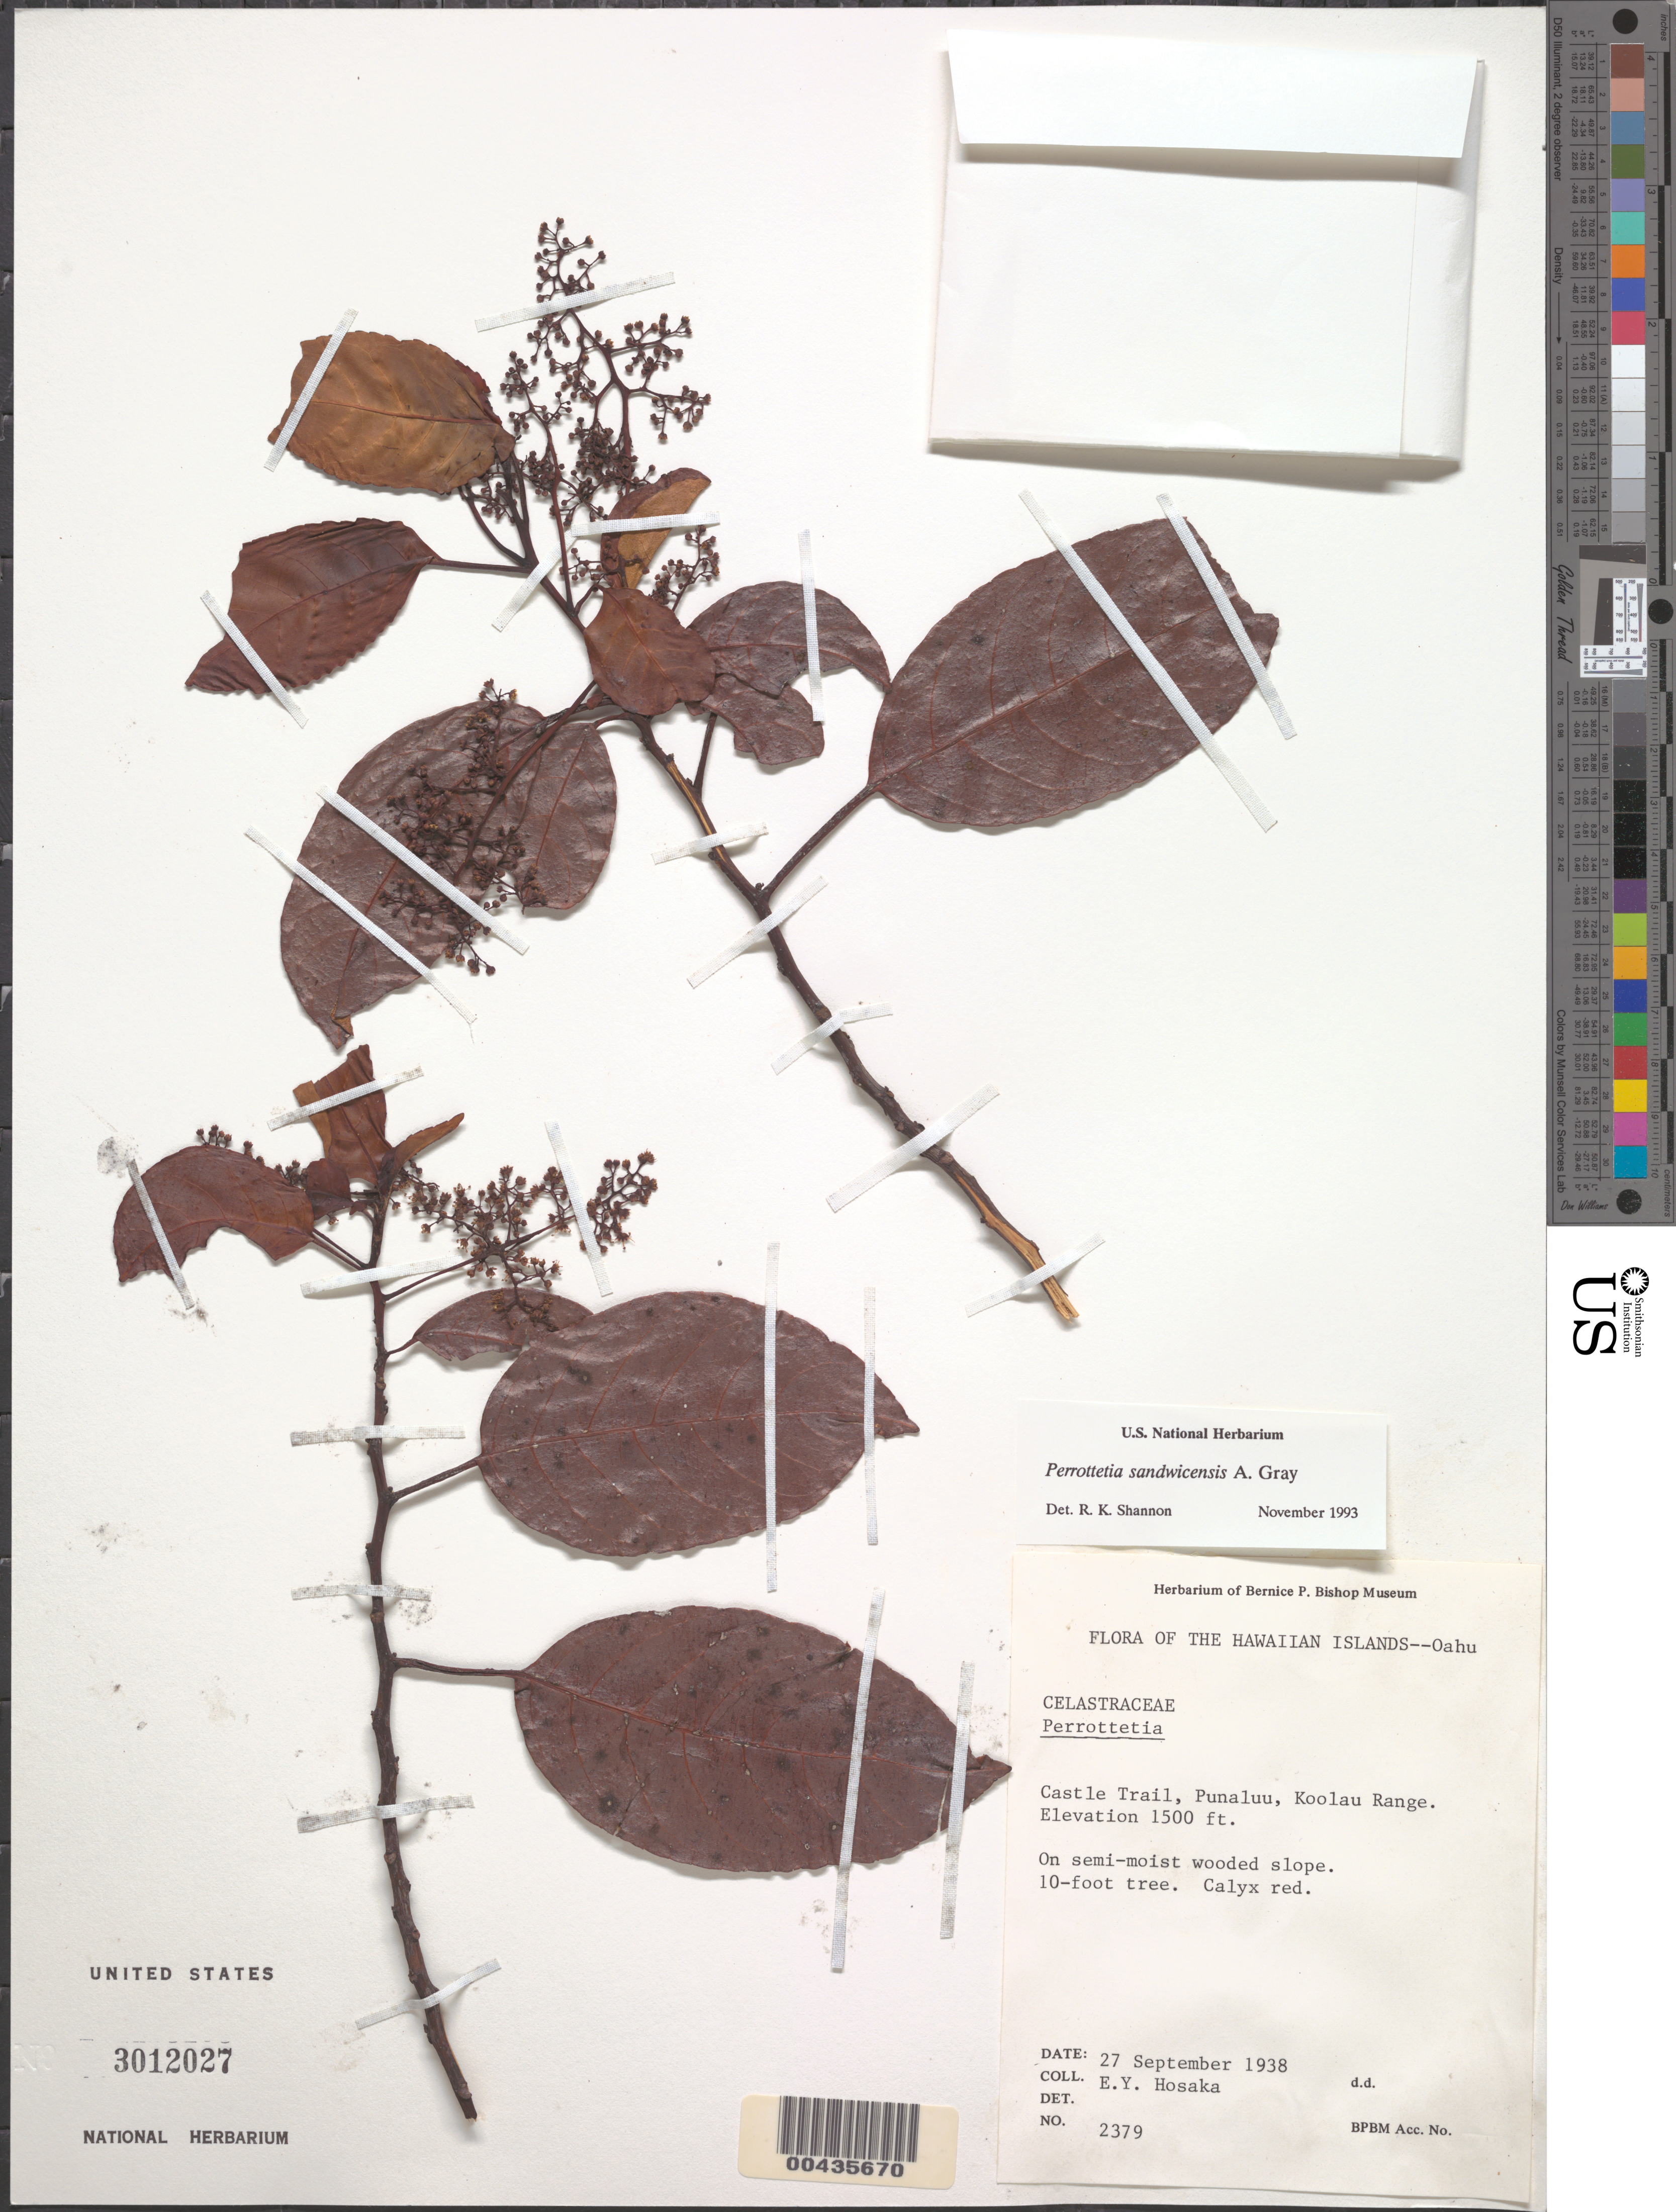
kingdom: Plantae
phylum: Tracheophyta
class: Magnoliopsida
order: Huerteales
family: Dipentodontaceae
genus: Perrottetia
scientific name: Perrottetia sandwicensis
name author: A. Gray in Wilkes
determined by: Shannon, R. K., (UNITED STATES)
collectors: E. Y. Hosaka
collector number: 2379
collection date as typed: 27 Sep 1938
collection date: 1938-09-27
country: United States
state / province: Hawaii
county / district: Honolulu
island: Oahu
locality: Castle Trail, Punaluu, Koolau Range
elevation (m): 457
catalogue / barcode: US 3012027